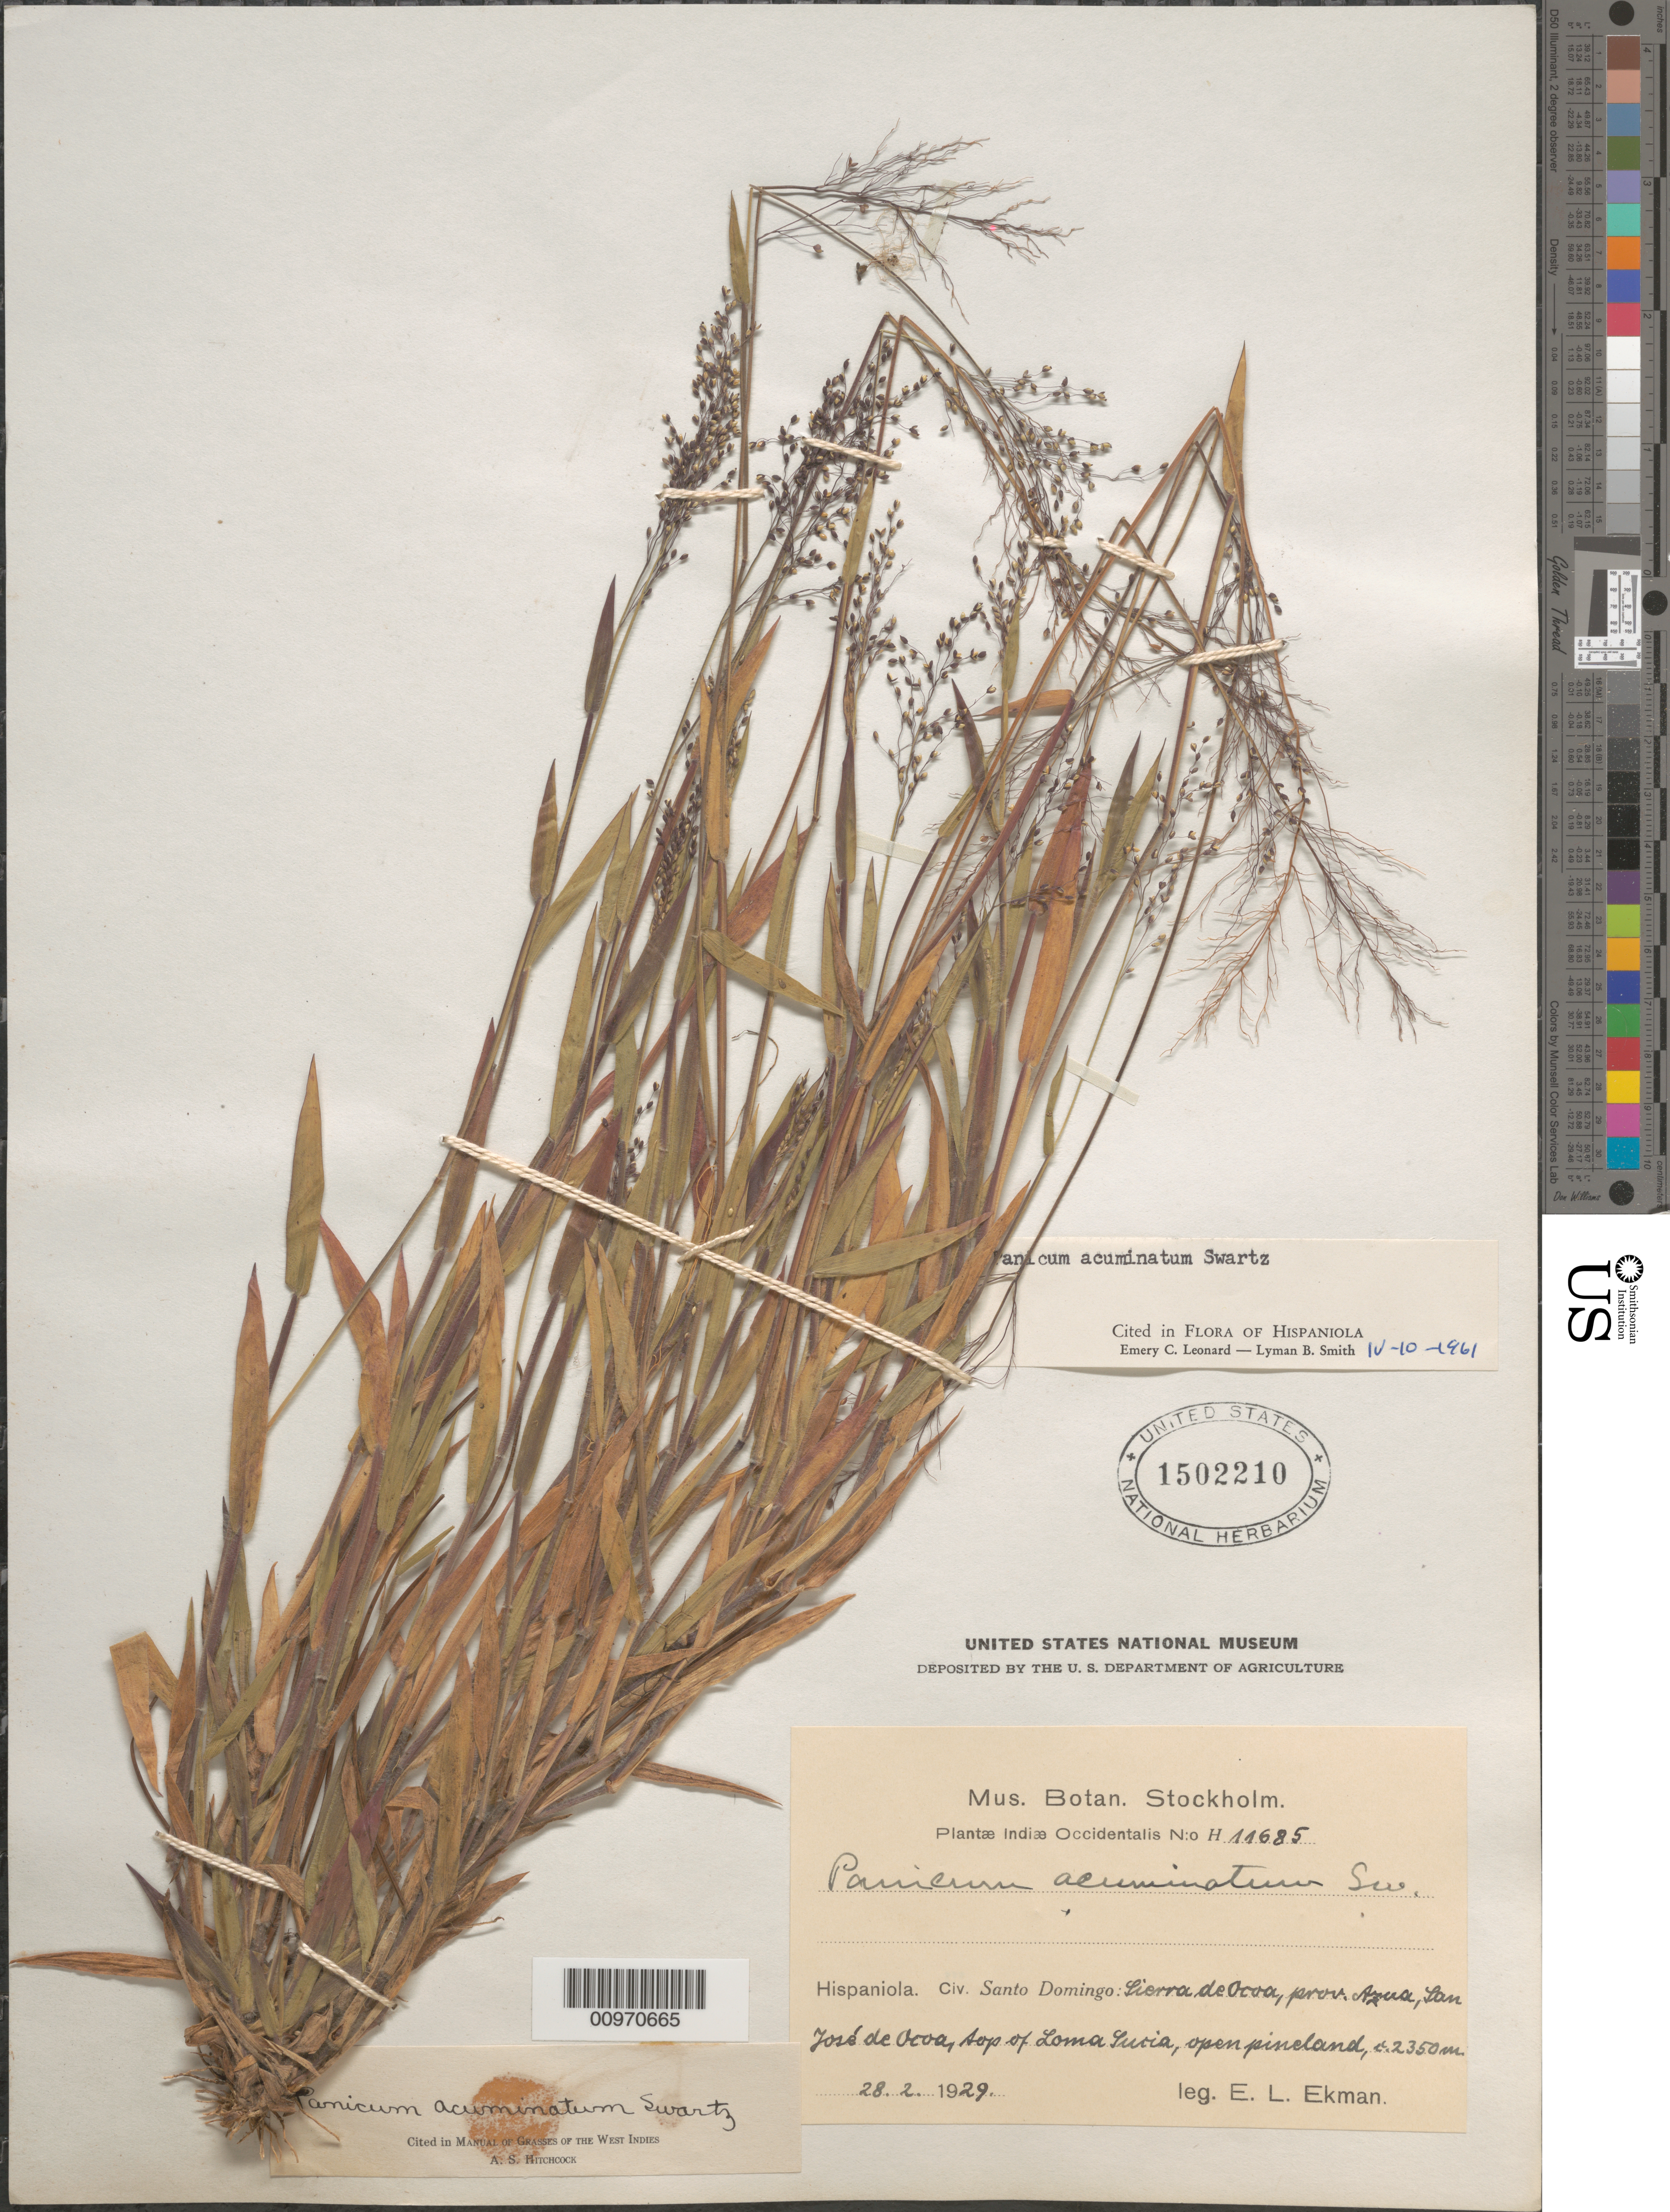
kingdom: Plantae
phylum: Tracheophyta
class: Liliopsida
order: Poales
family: Poaceae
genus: Panicum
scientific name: Panicum acuminatum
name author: Sw.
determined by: Leonard, E. C.; Smith, L. B.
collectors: E. L. Ekman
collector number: H 11685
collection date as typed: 28 Feb 1929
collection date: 1929-02-28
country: Dominican Republic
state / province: Santo Domingo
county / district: Azua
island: Hispaniola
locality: Sierra de Ocoa, San José de Ocoa, top of Loma Lucia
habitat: Open pineland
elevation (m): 2350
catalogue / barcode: US 1502210